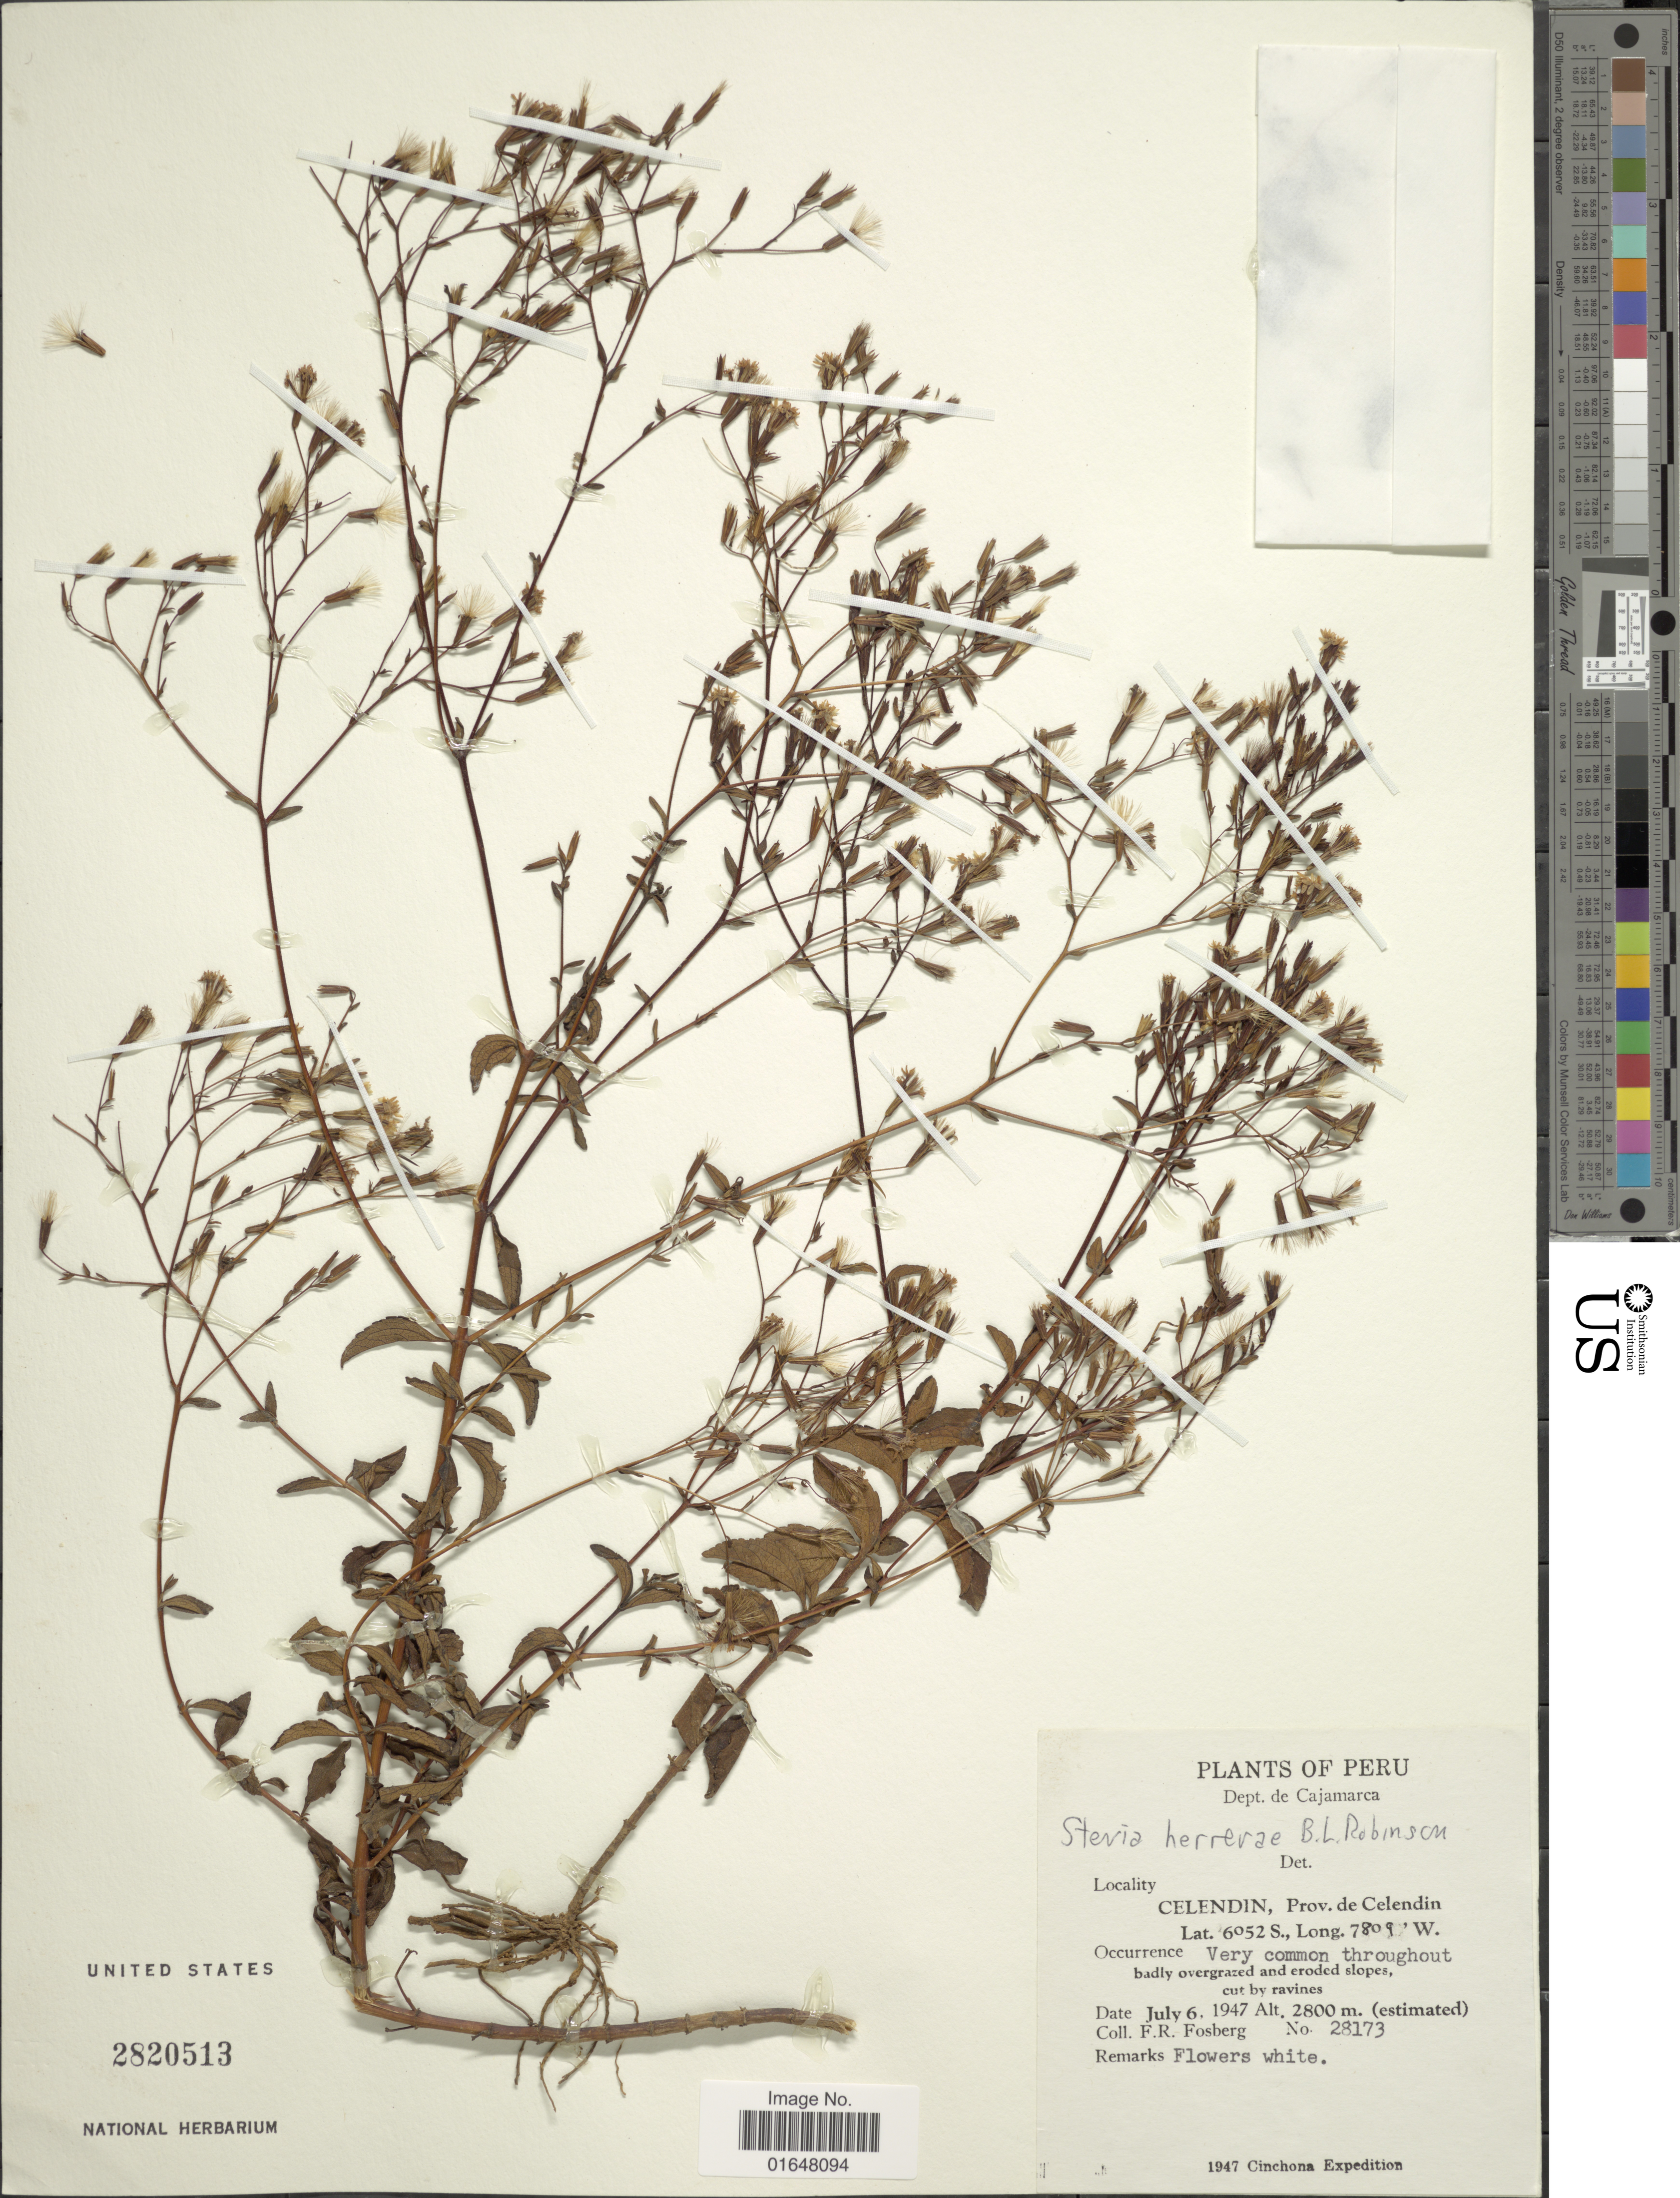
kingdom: Plantae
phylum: Tracheophyta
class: Magnoliopsida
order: Asterales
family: Asteraceae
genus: Stevia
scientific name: Stevia herrerae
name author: B.L. Rob.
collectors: F. R. Fosberg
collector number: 28173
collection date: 1947-07-06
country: Peru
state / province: Cajamarca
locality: Celendin, Prov. de Celendin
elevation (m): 2800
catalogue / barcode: US 2820513